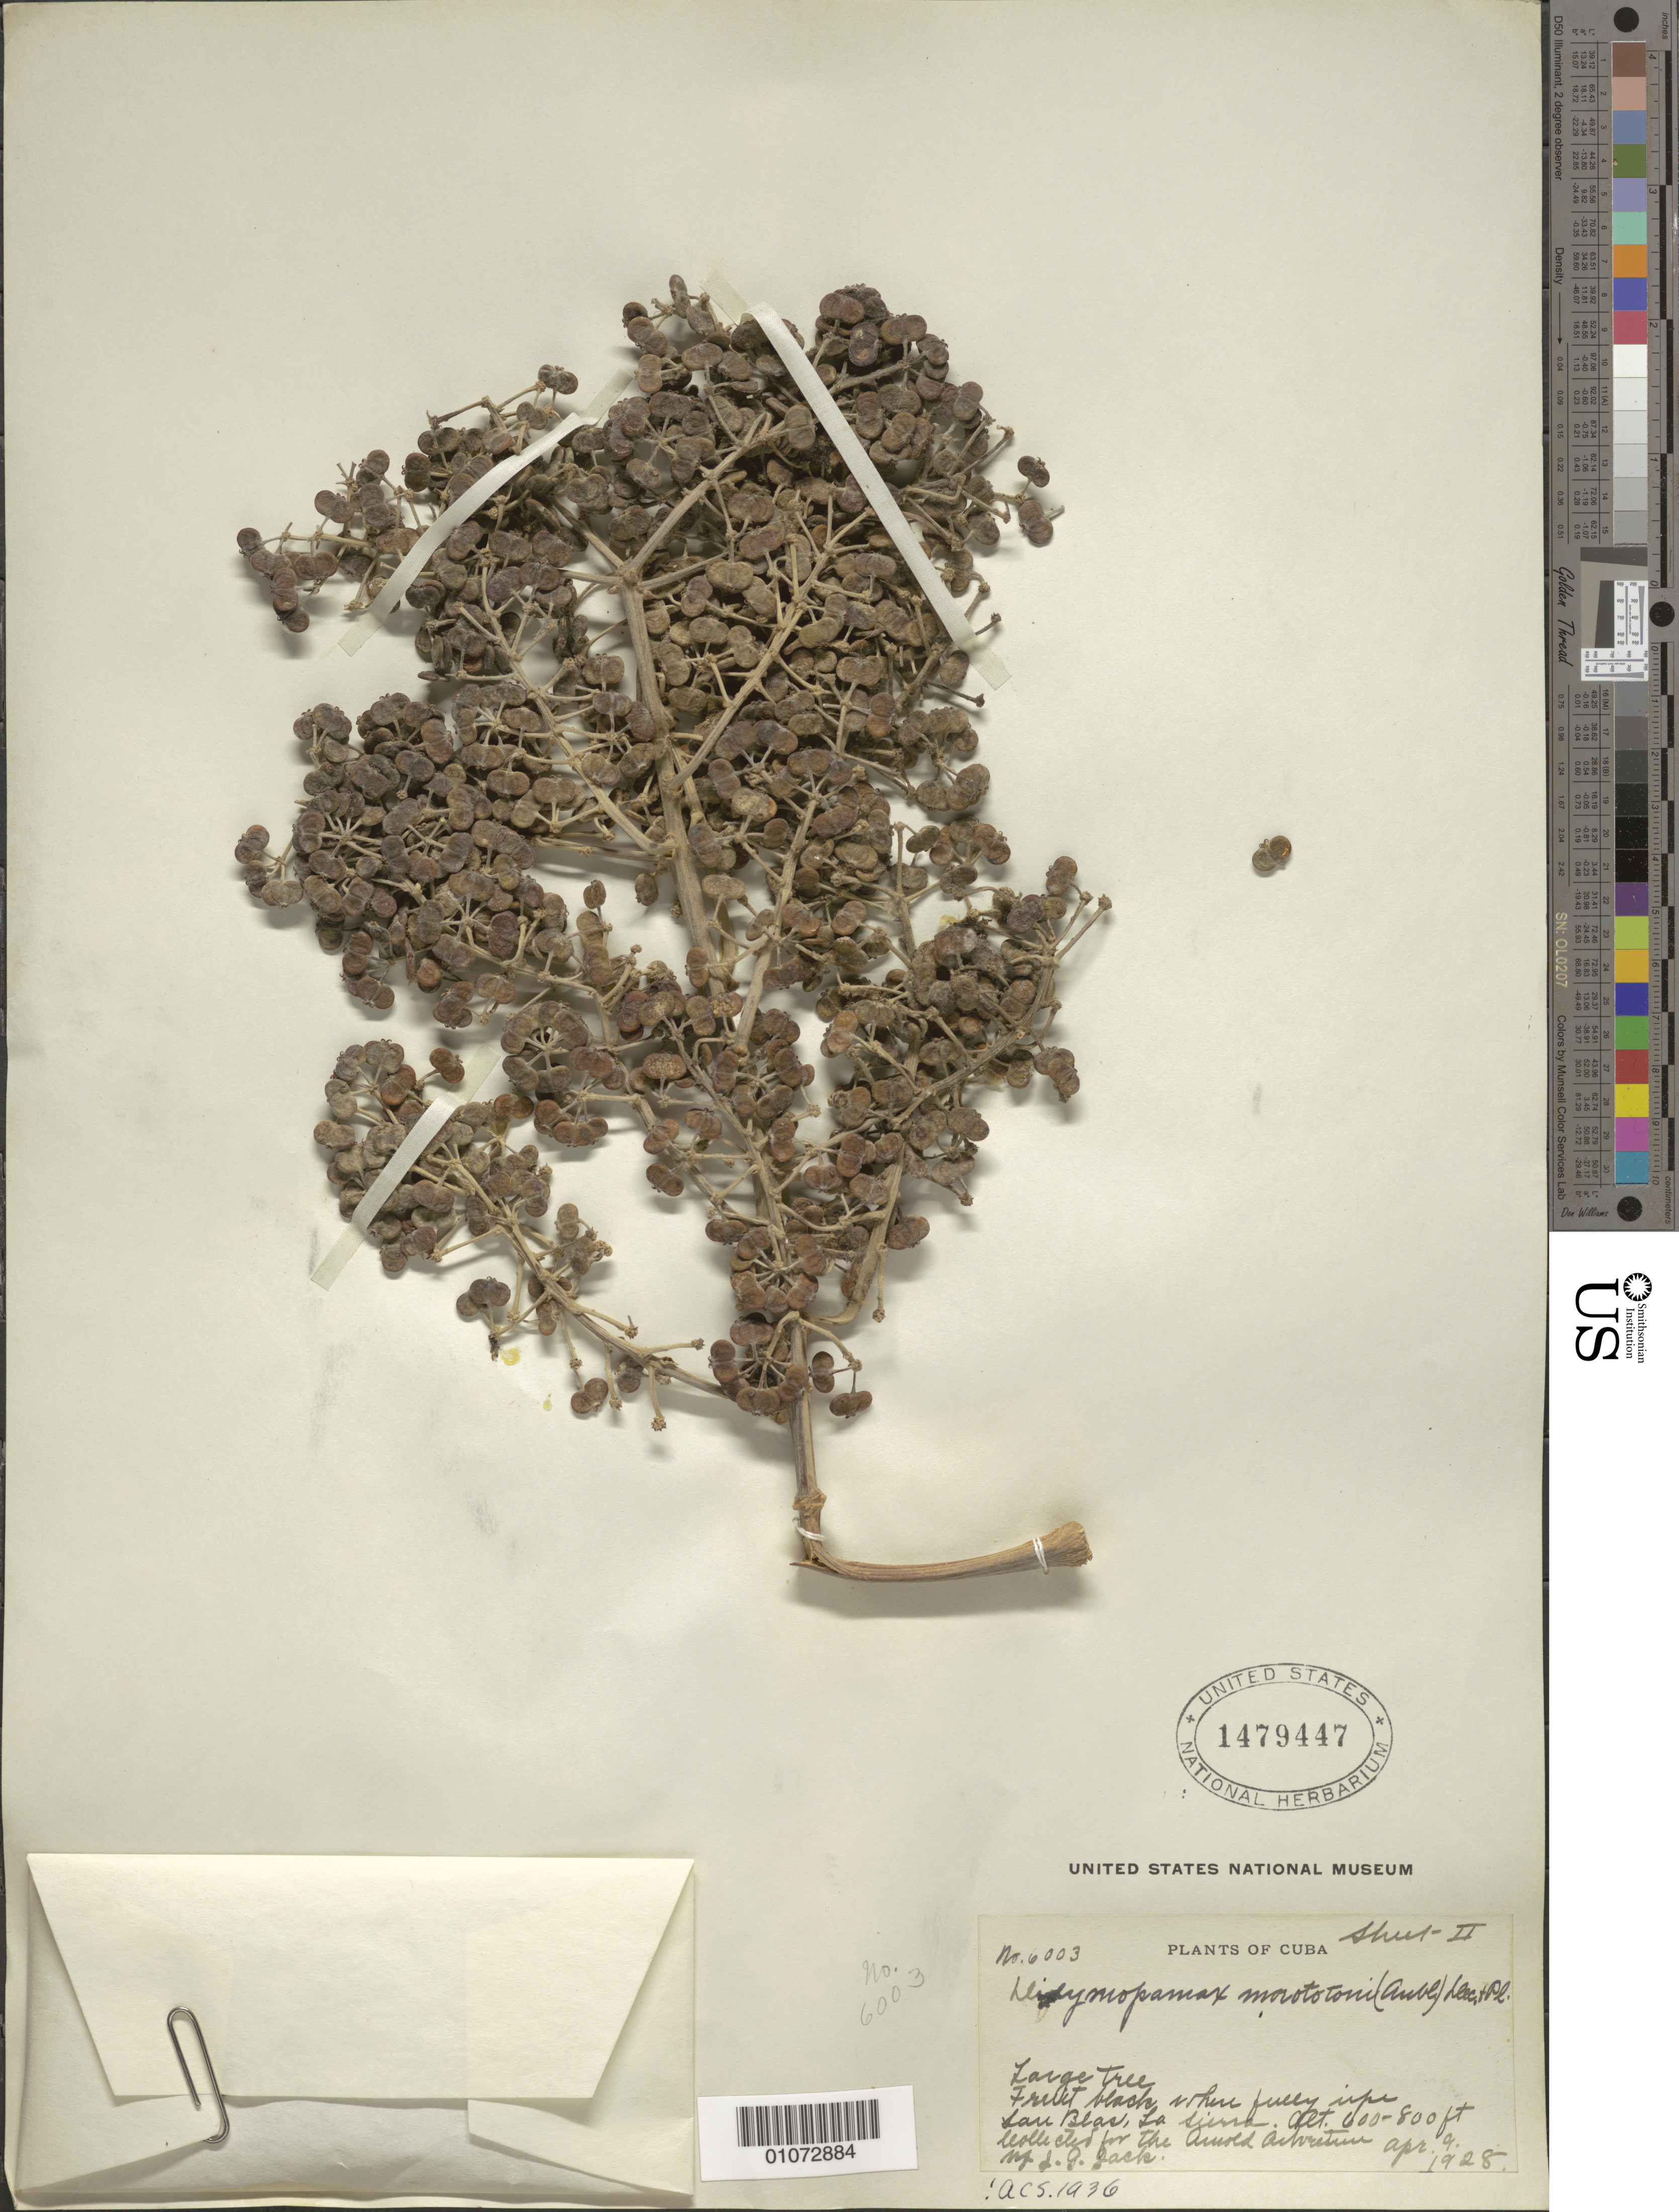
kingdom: Plantae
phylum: Tracheophyta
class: Magnoliopsida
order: Apiales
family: Araliaceae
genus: Didymopanax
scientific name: Didymopanax morototoni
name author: (Aubl.) Decne. & Planch.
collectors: J. G. Jack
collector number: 6003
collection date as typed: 09 Apr 1928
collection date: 1928-04-09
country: Cuba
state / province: Matanzas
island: Cuba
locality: San Blas, La Sierra, Santa Clara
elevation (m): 183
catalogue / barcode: US 1479447